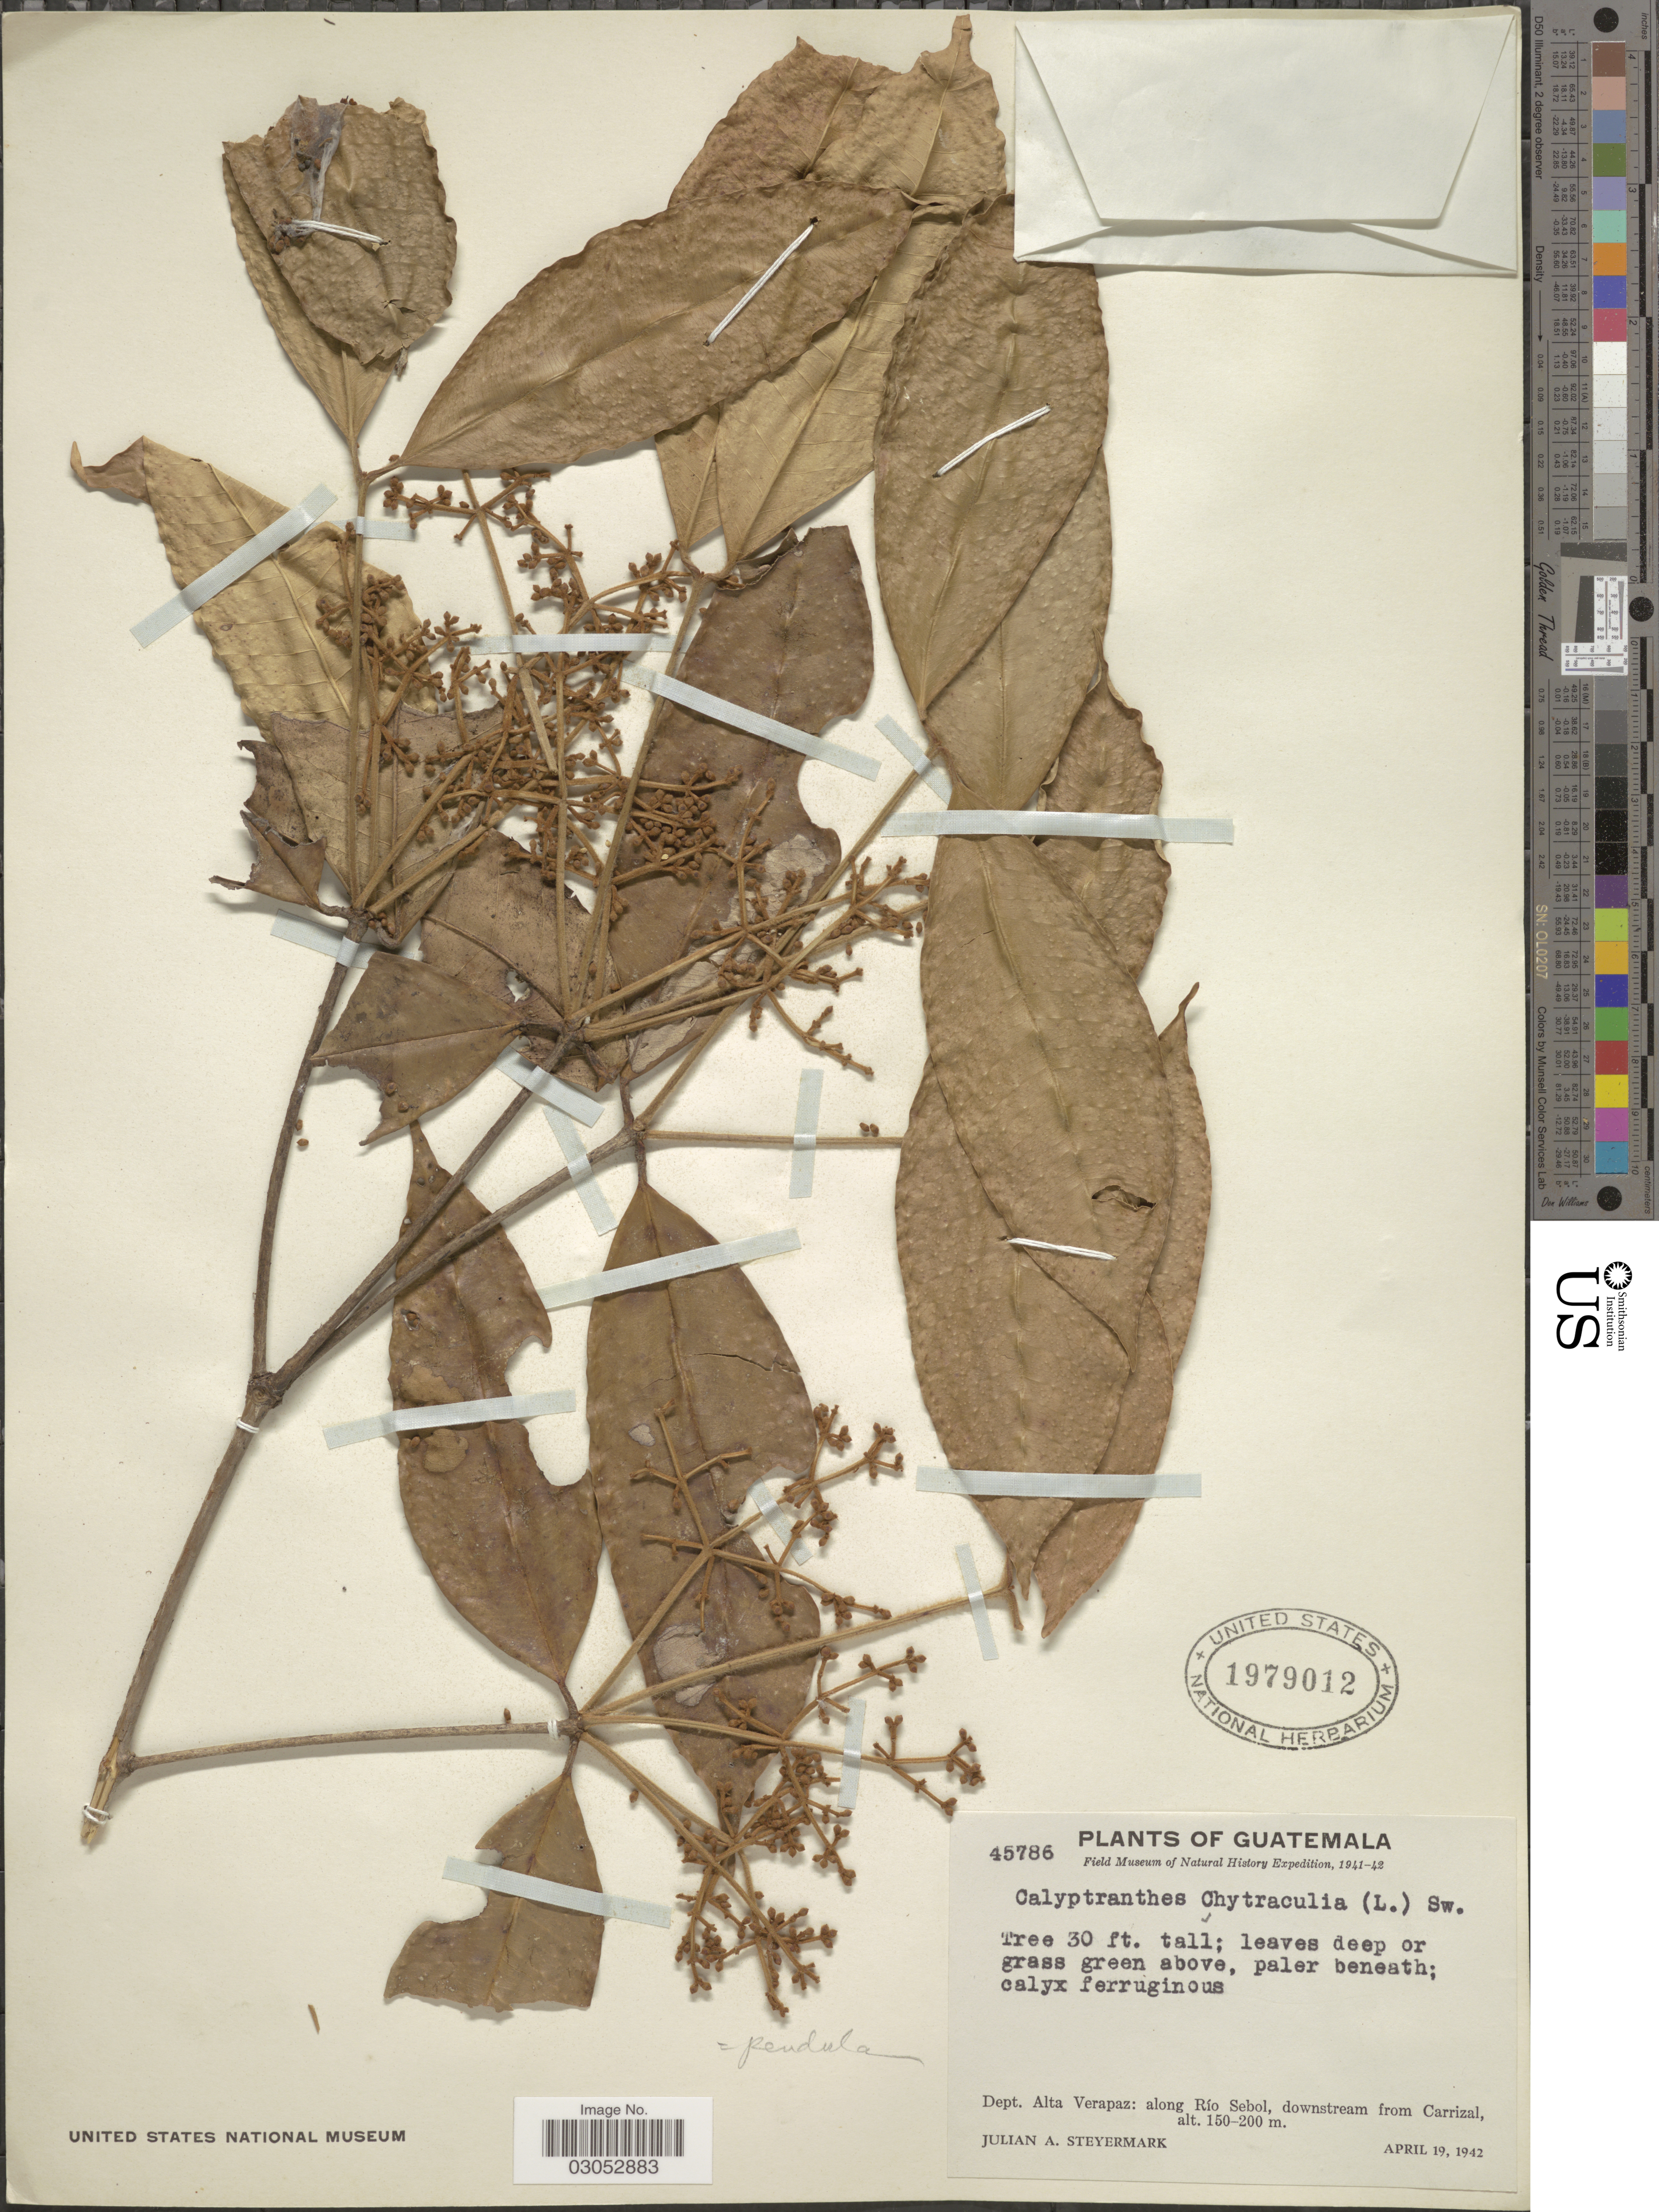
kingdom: Plantae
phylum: Tracheophyta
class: Magnoliopsida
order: Myrtales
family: Myrtaceae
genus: Myrcia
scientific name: Myrcia pendens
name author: A.R. Lourenço & Sánchez-Cháv.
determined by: Strong, Mark T., (BOT), Smithsonian Institution - National Museum of Natural History (UNITED STATES)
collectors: J. Steyermark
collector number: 45786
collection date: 1942-04-19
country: Guatemala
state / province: Alta Verapaz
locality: Dept. Alta Verapaz: along Río Sebol, downstream from Carrizal.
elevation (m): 150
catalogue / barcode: US 1979012